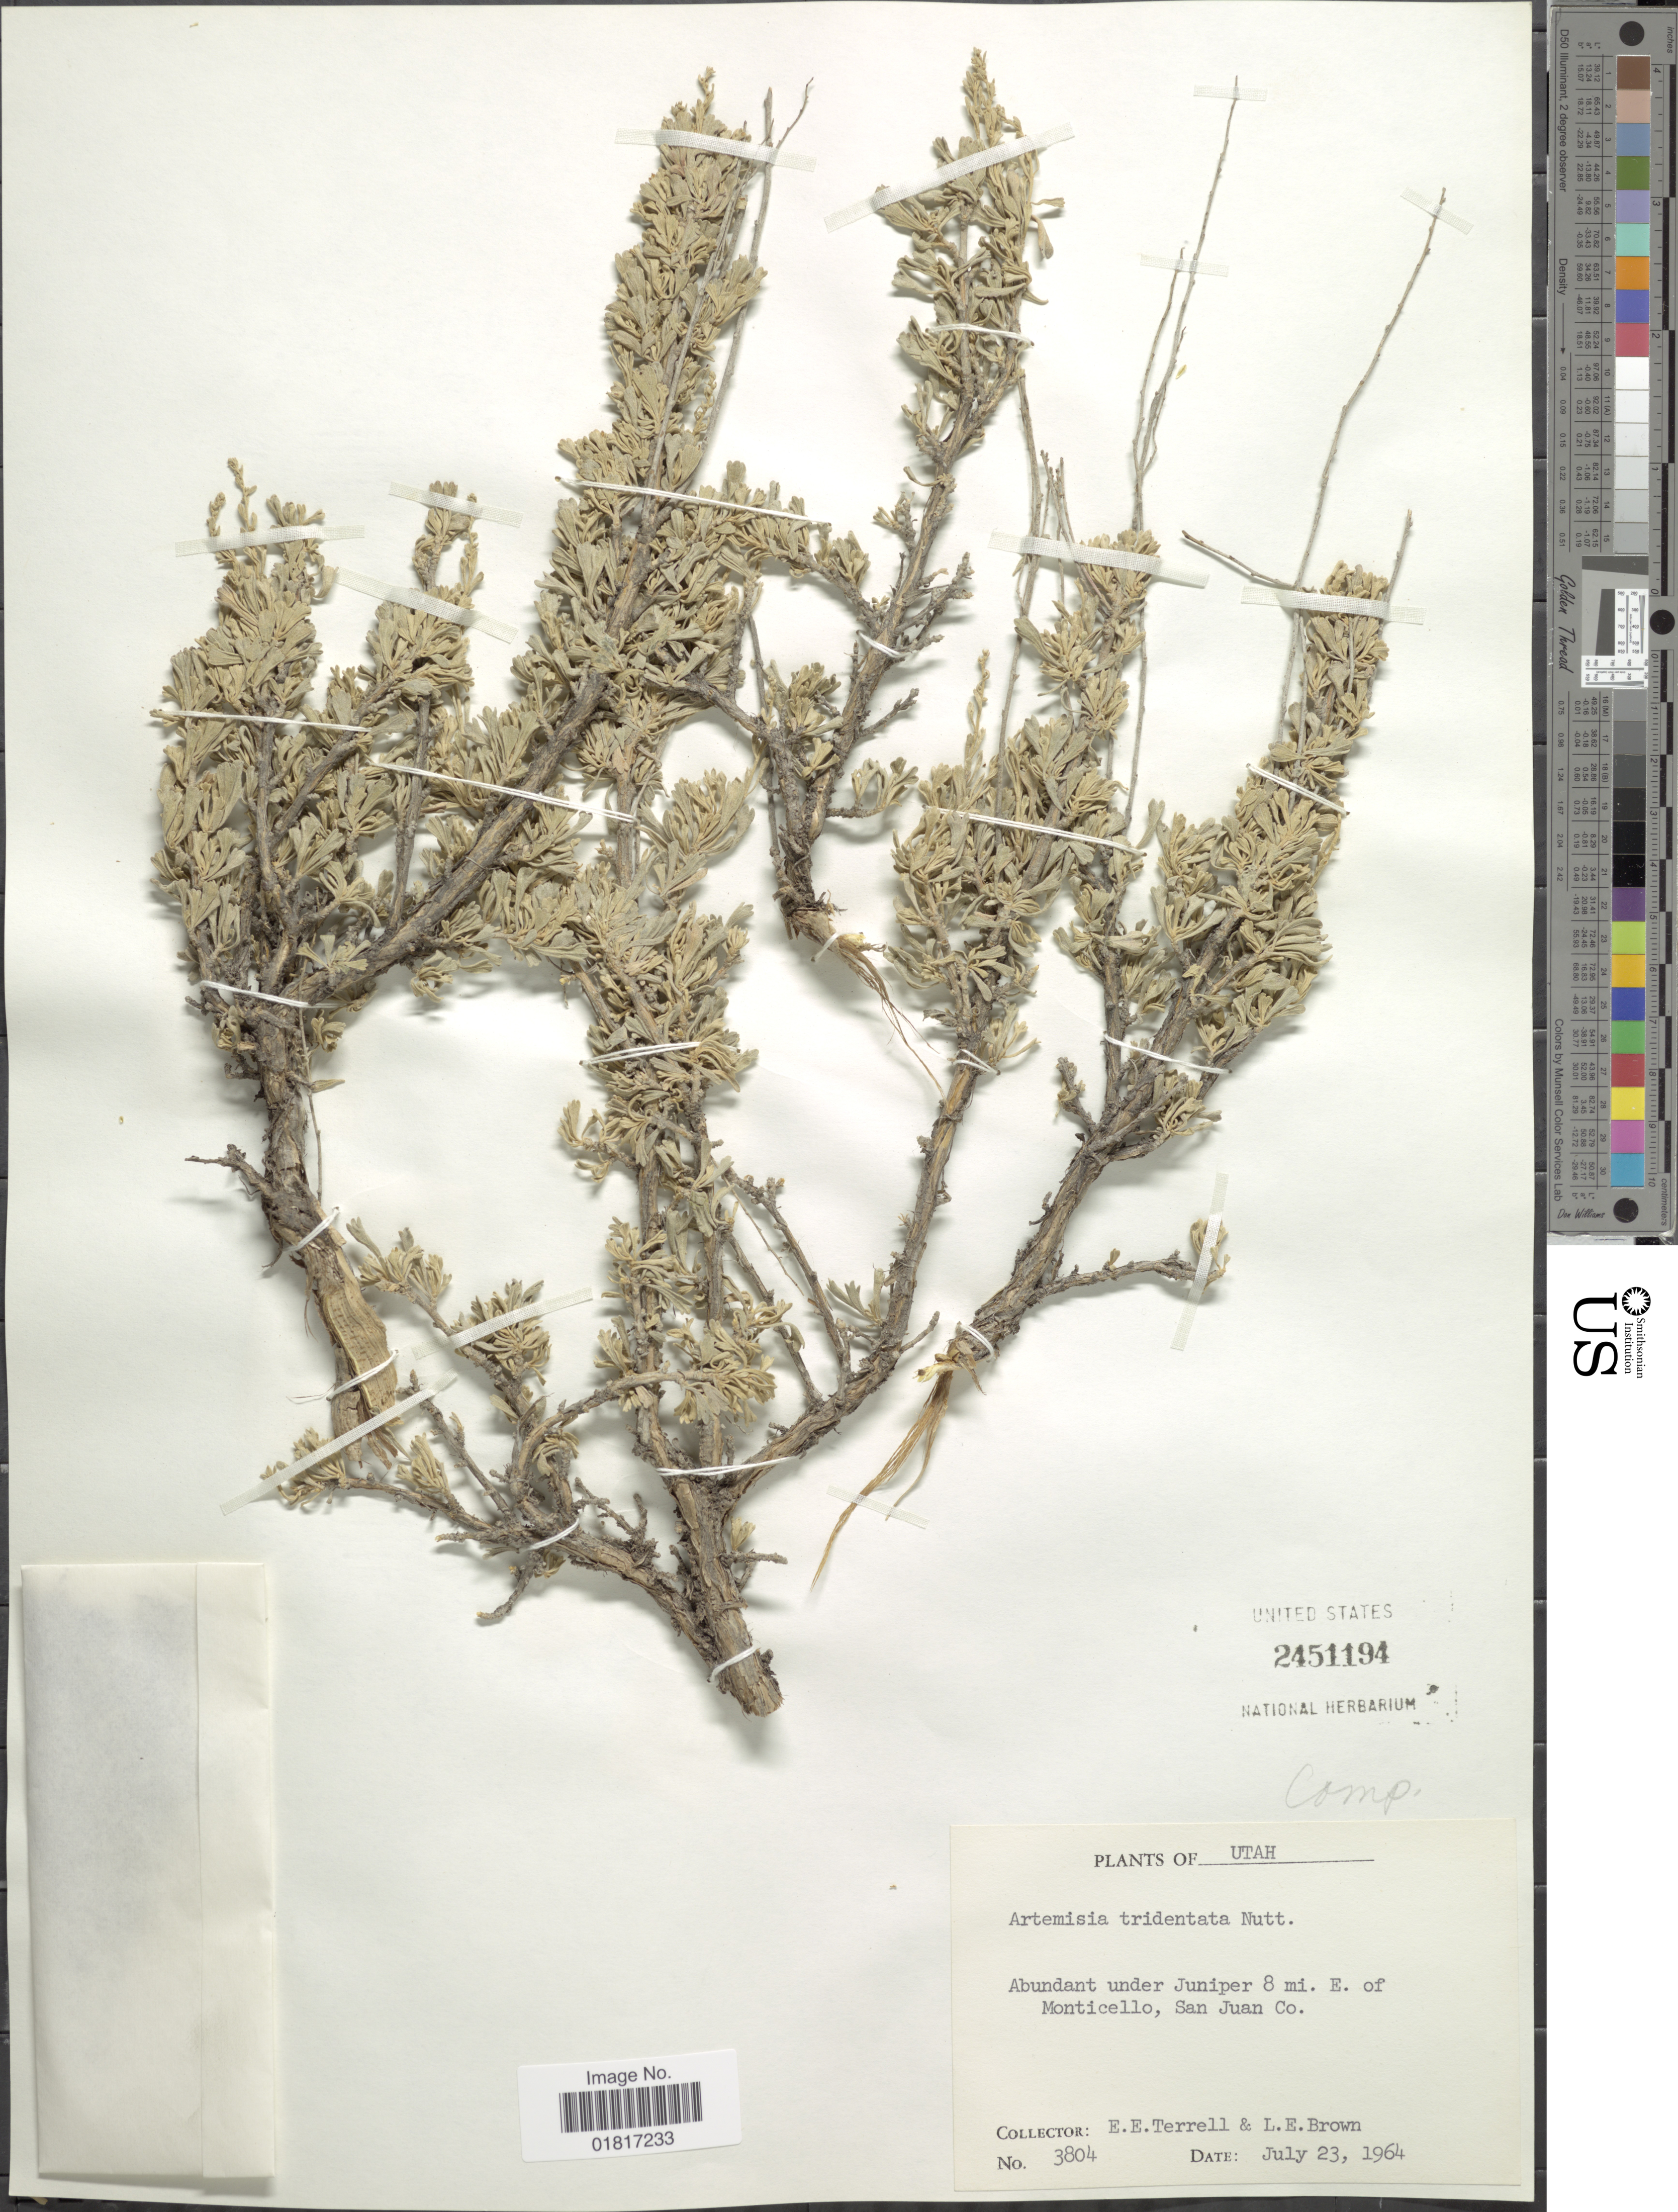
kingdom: Plantae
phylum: Tracheophyta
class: Magnoliopsida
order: Asterales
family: Asteraceae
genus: Artemisia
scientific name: Artemisia tridentata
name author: Nutt.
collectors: E. E. Terrell & L. E. Brown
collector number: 3804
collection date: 1964-07-23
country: United States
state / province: Utah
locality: Abundant under Juniper 8 mi. E. of Monticello, San Juan Co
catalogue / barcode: US 2451194